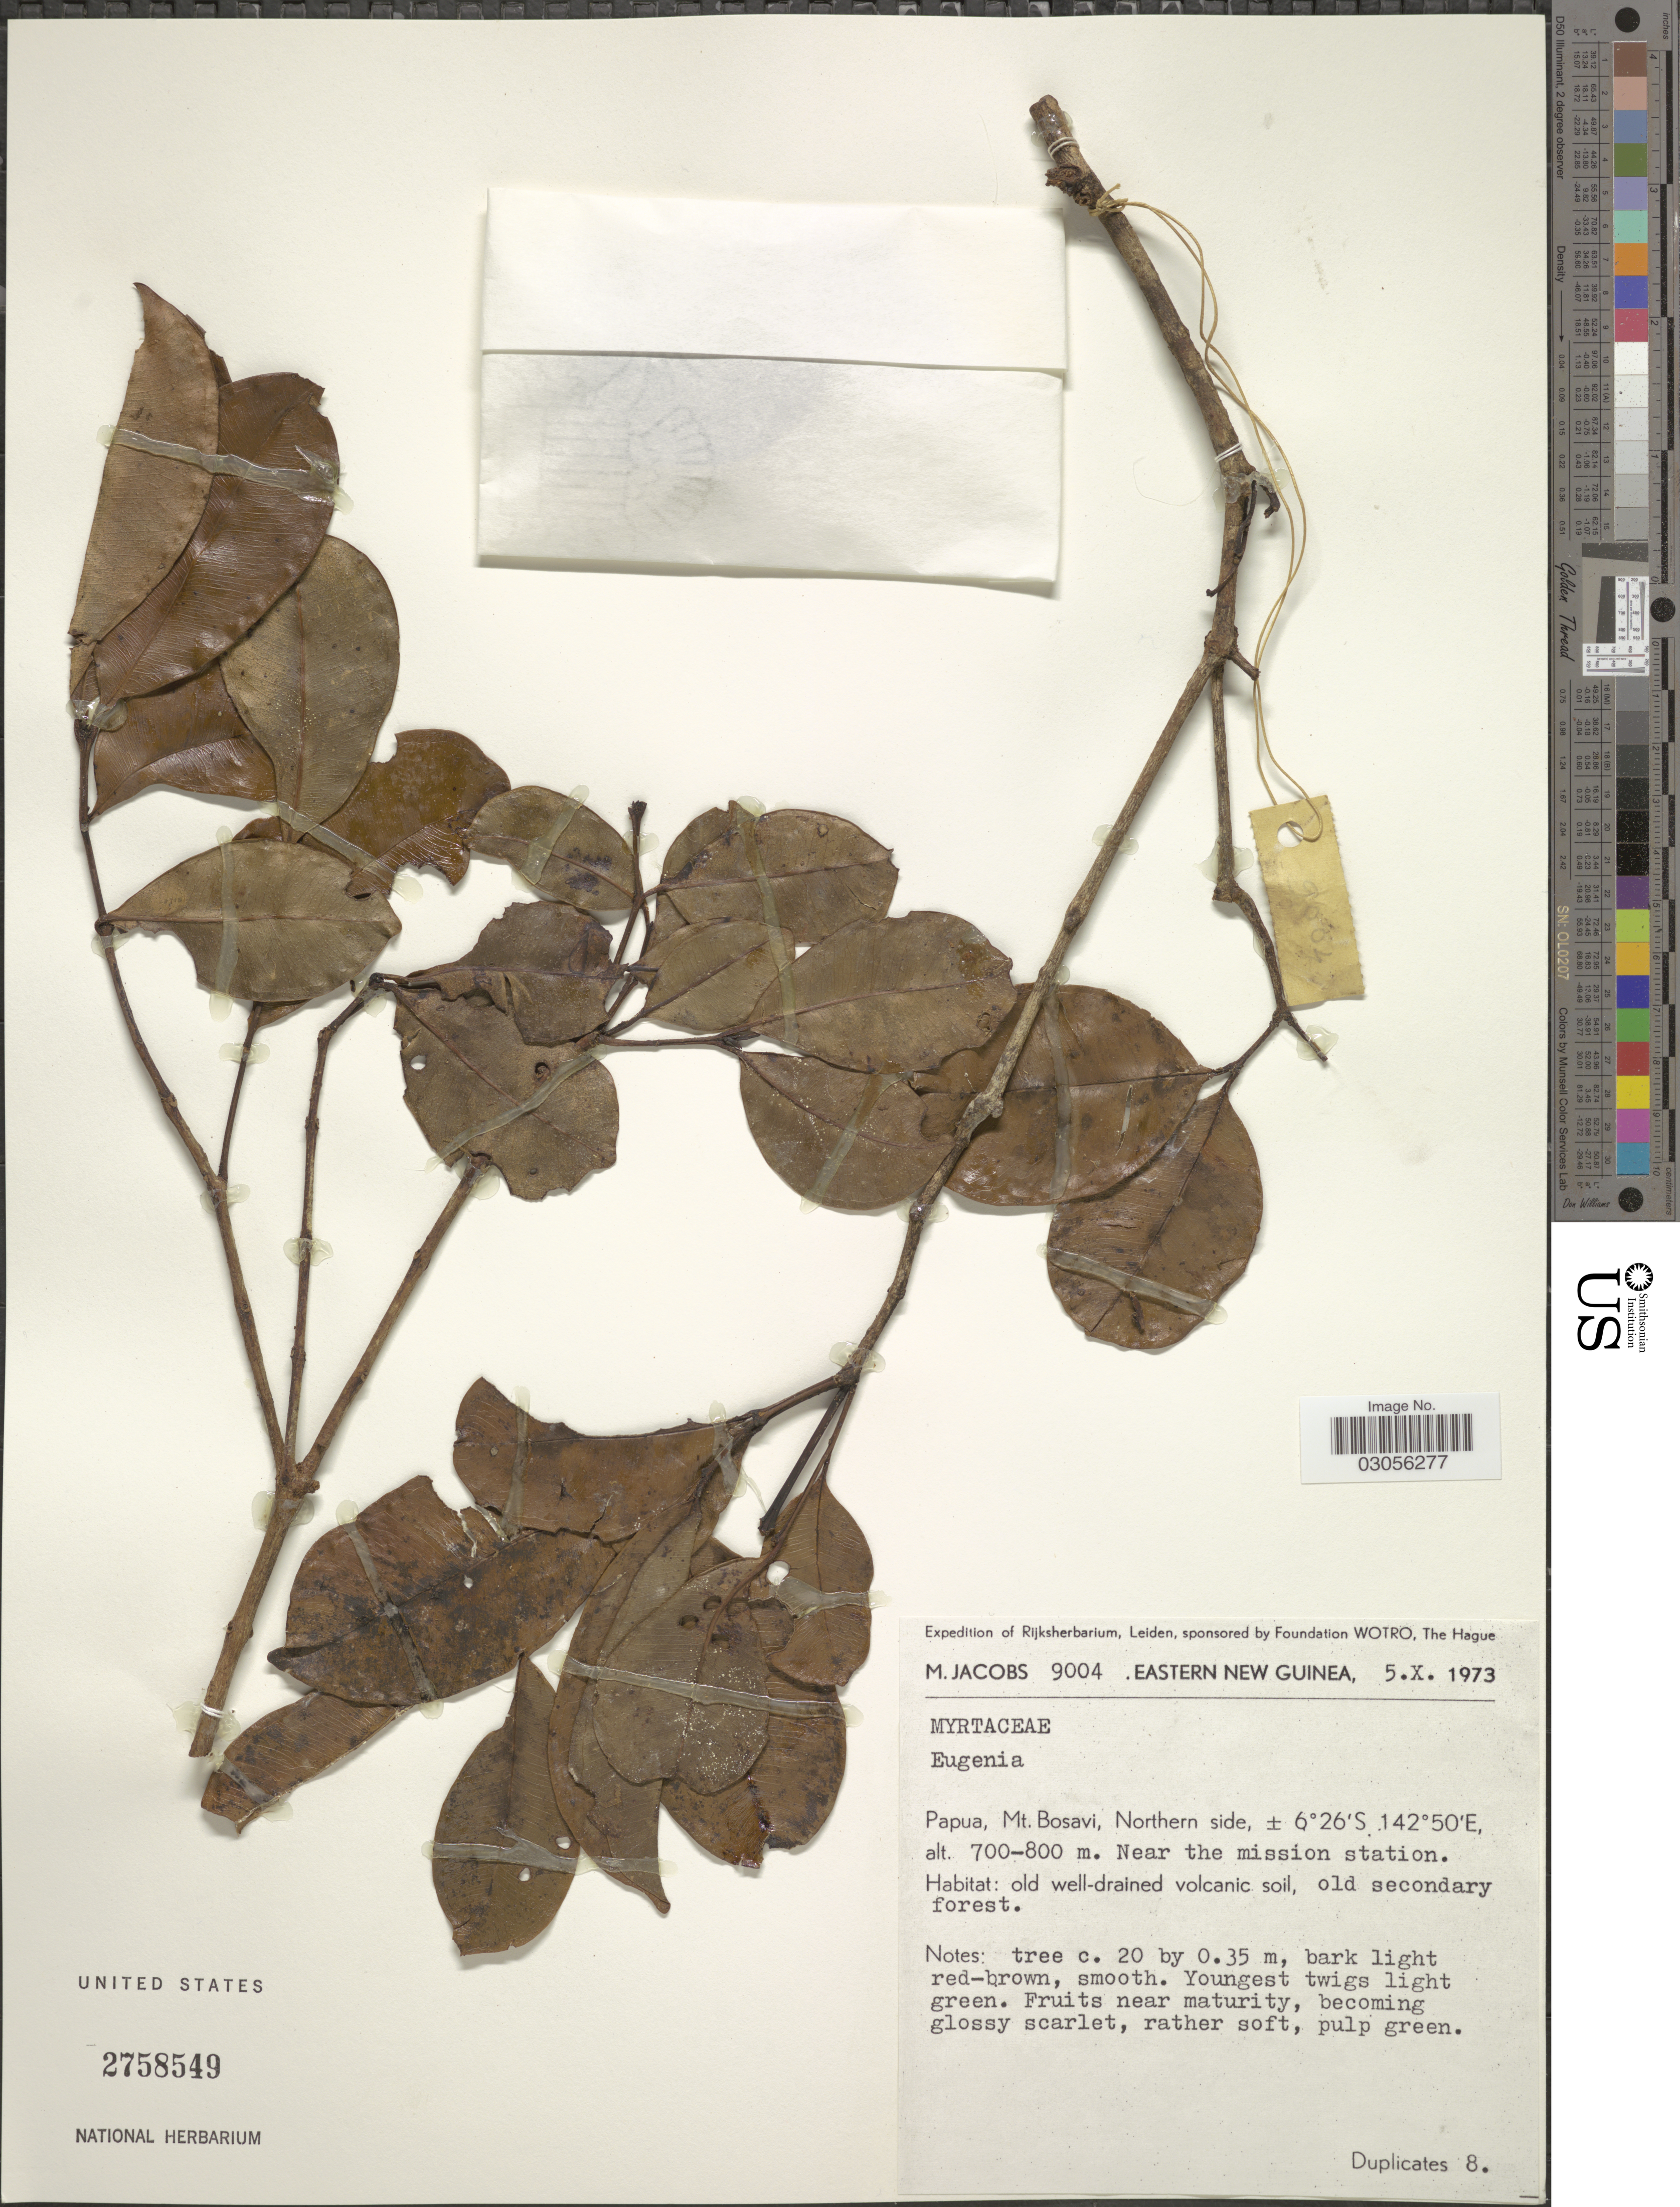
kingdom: Plantae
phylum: Tracheophyta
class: Magnoliopsida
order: Myrtales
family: Myrtaceae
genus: Syzygium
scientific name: Syzygium sp.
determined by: Strong, M. T., (US), Smithsonian Institution - National Museum of Natural History (UNITED STATES)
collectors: M. Jacobs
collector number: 9004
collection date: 1973-10-05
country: Papua New Guinea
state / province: Northern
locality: Eastern New Guinea. Papua, Mt. Bosavi, Northern side.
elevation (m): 700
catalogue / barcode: US 2758549